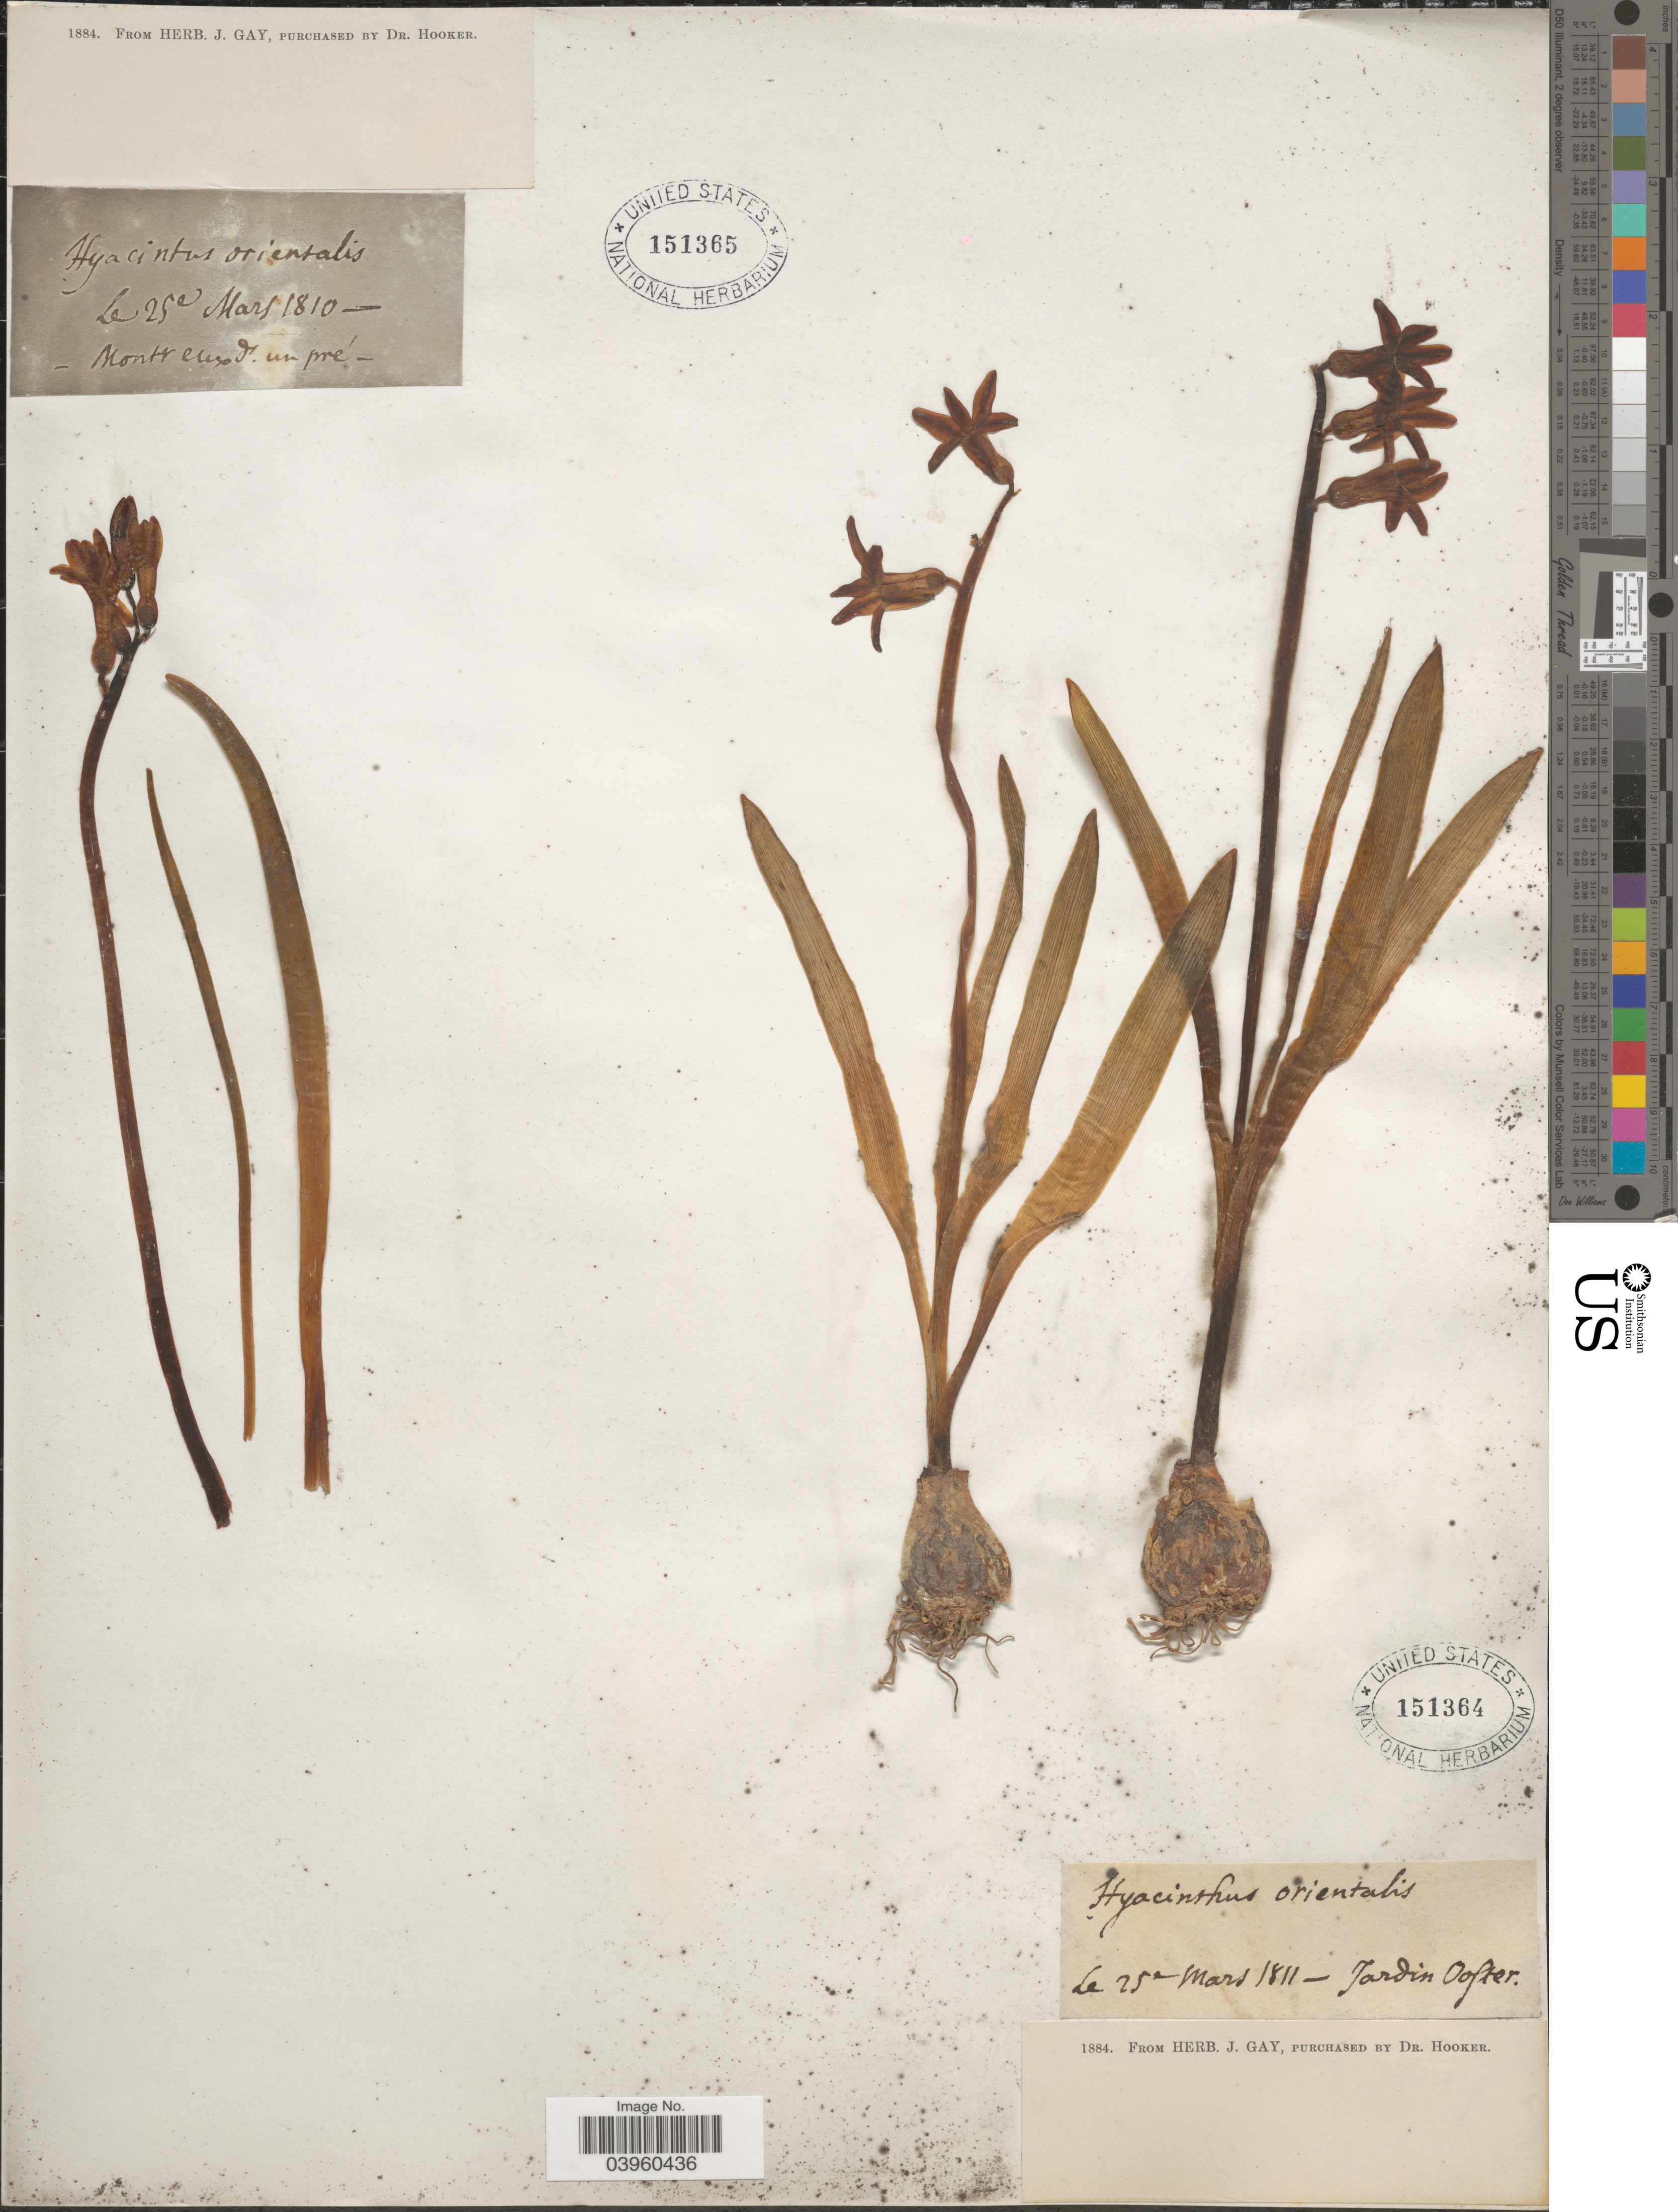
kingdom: Plantae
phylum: Tracheophyta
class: Liliopsida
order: Asparagales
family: Asparagaceae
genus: Hyacinthus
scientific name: Hyacinthus orientalis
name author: L.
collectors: ex herb. J. Gay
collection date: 1810-03-25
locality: Montreux d. un pré. [interpreted]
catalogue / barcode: US 151365